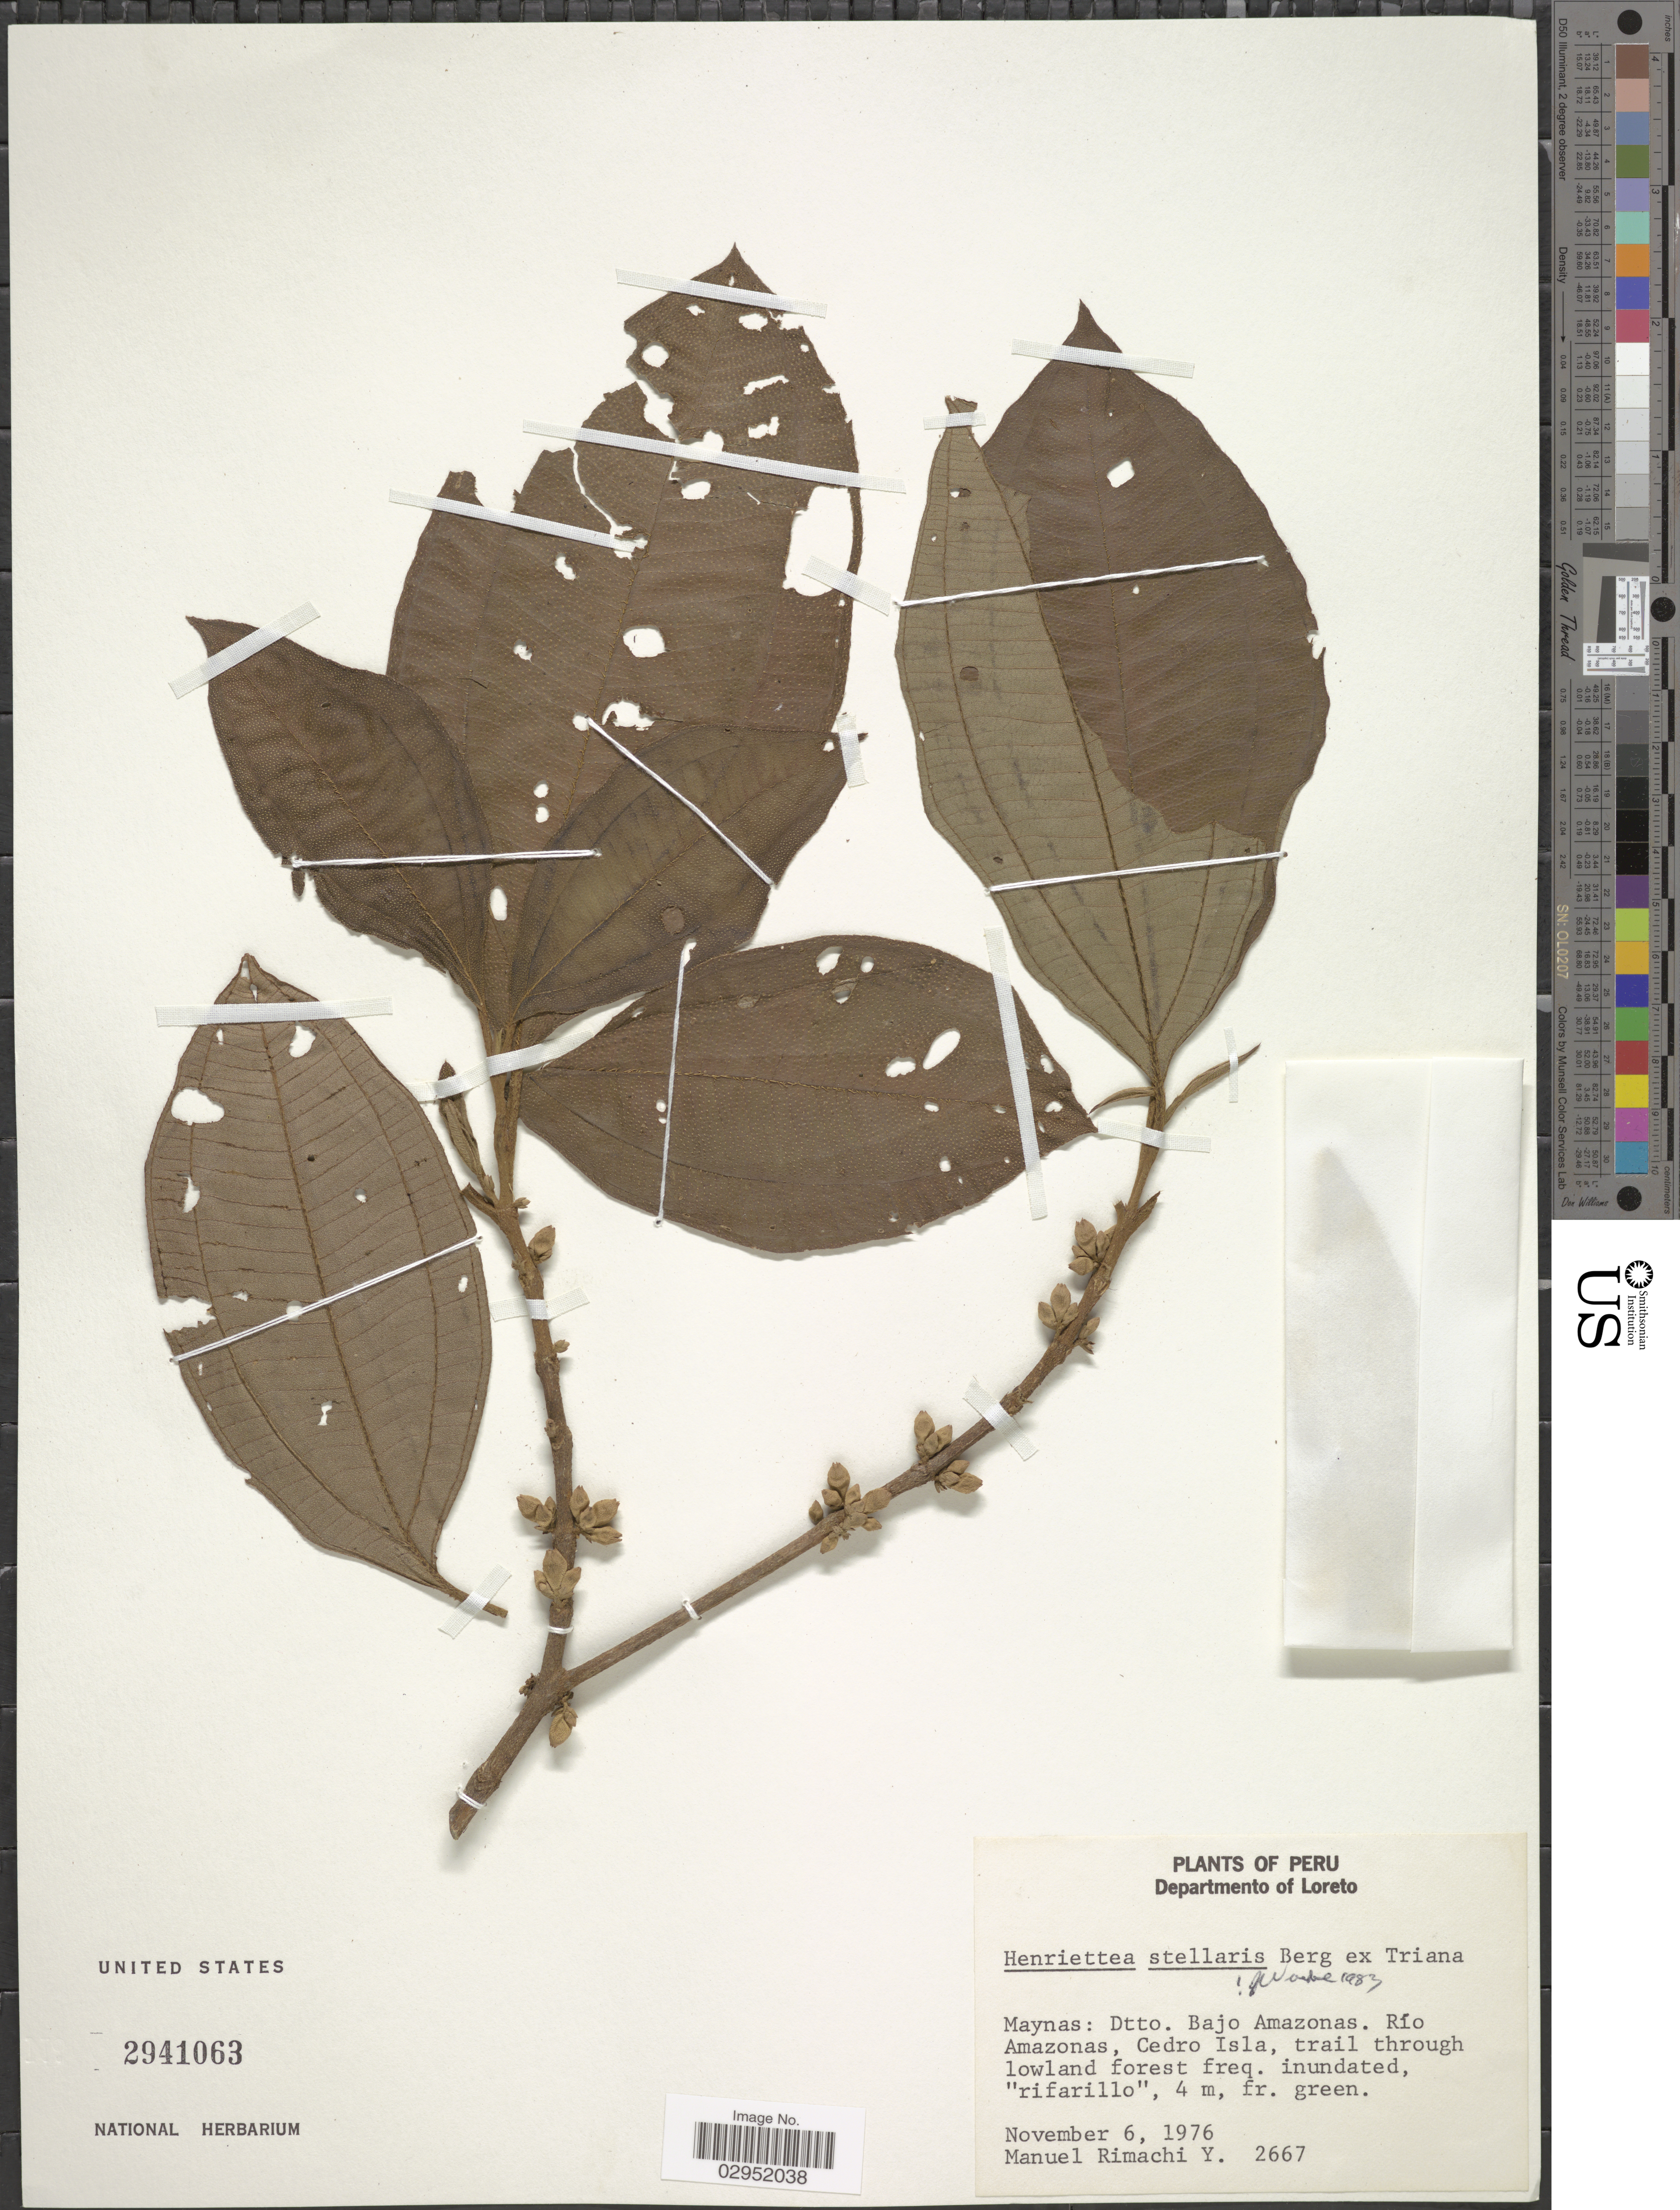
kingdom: Plantae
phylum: Tracheophyta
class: Magnoliopsida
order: Myrtales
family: Melastomataceae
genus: Henriettea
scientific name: Henriettea stellaris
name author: O. Berg ex Triana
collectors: M. Rimachi Y.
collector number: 2667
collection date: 1976-11-06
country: Peru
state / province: Loreto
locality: Departmento of Loreto, Maynas: Dtto. Bajo Amazonas. Río Amazonas, Cedro Isla.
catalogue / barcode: US 2941063